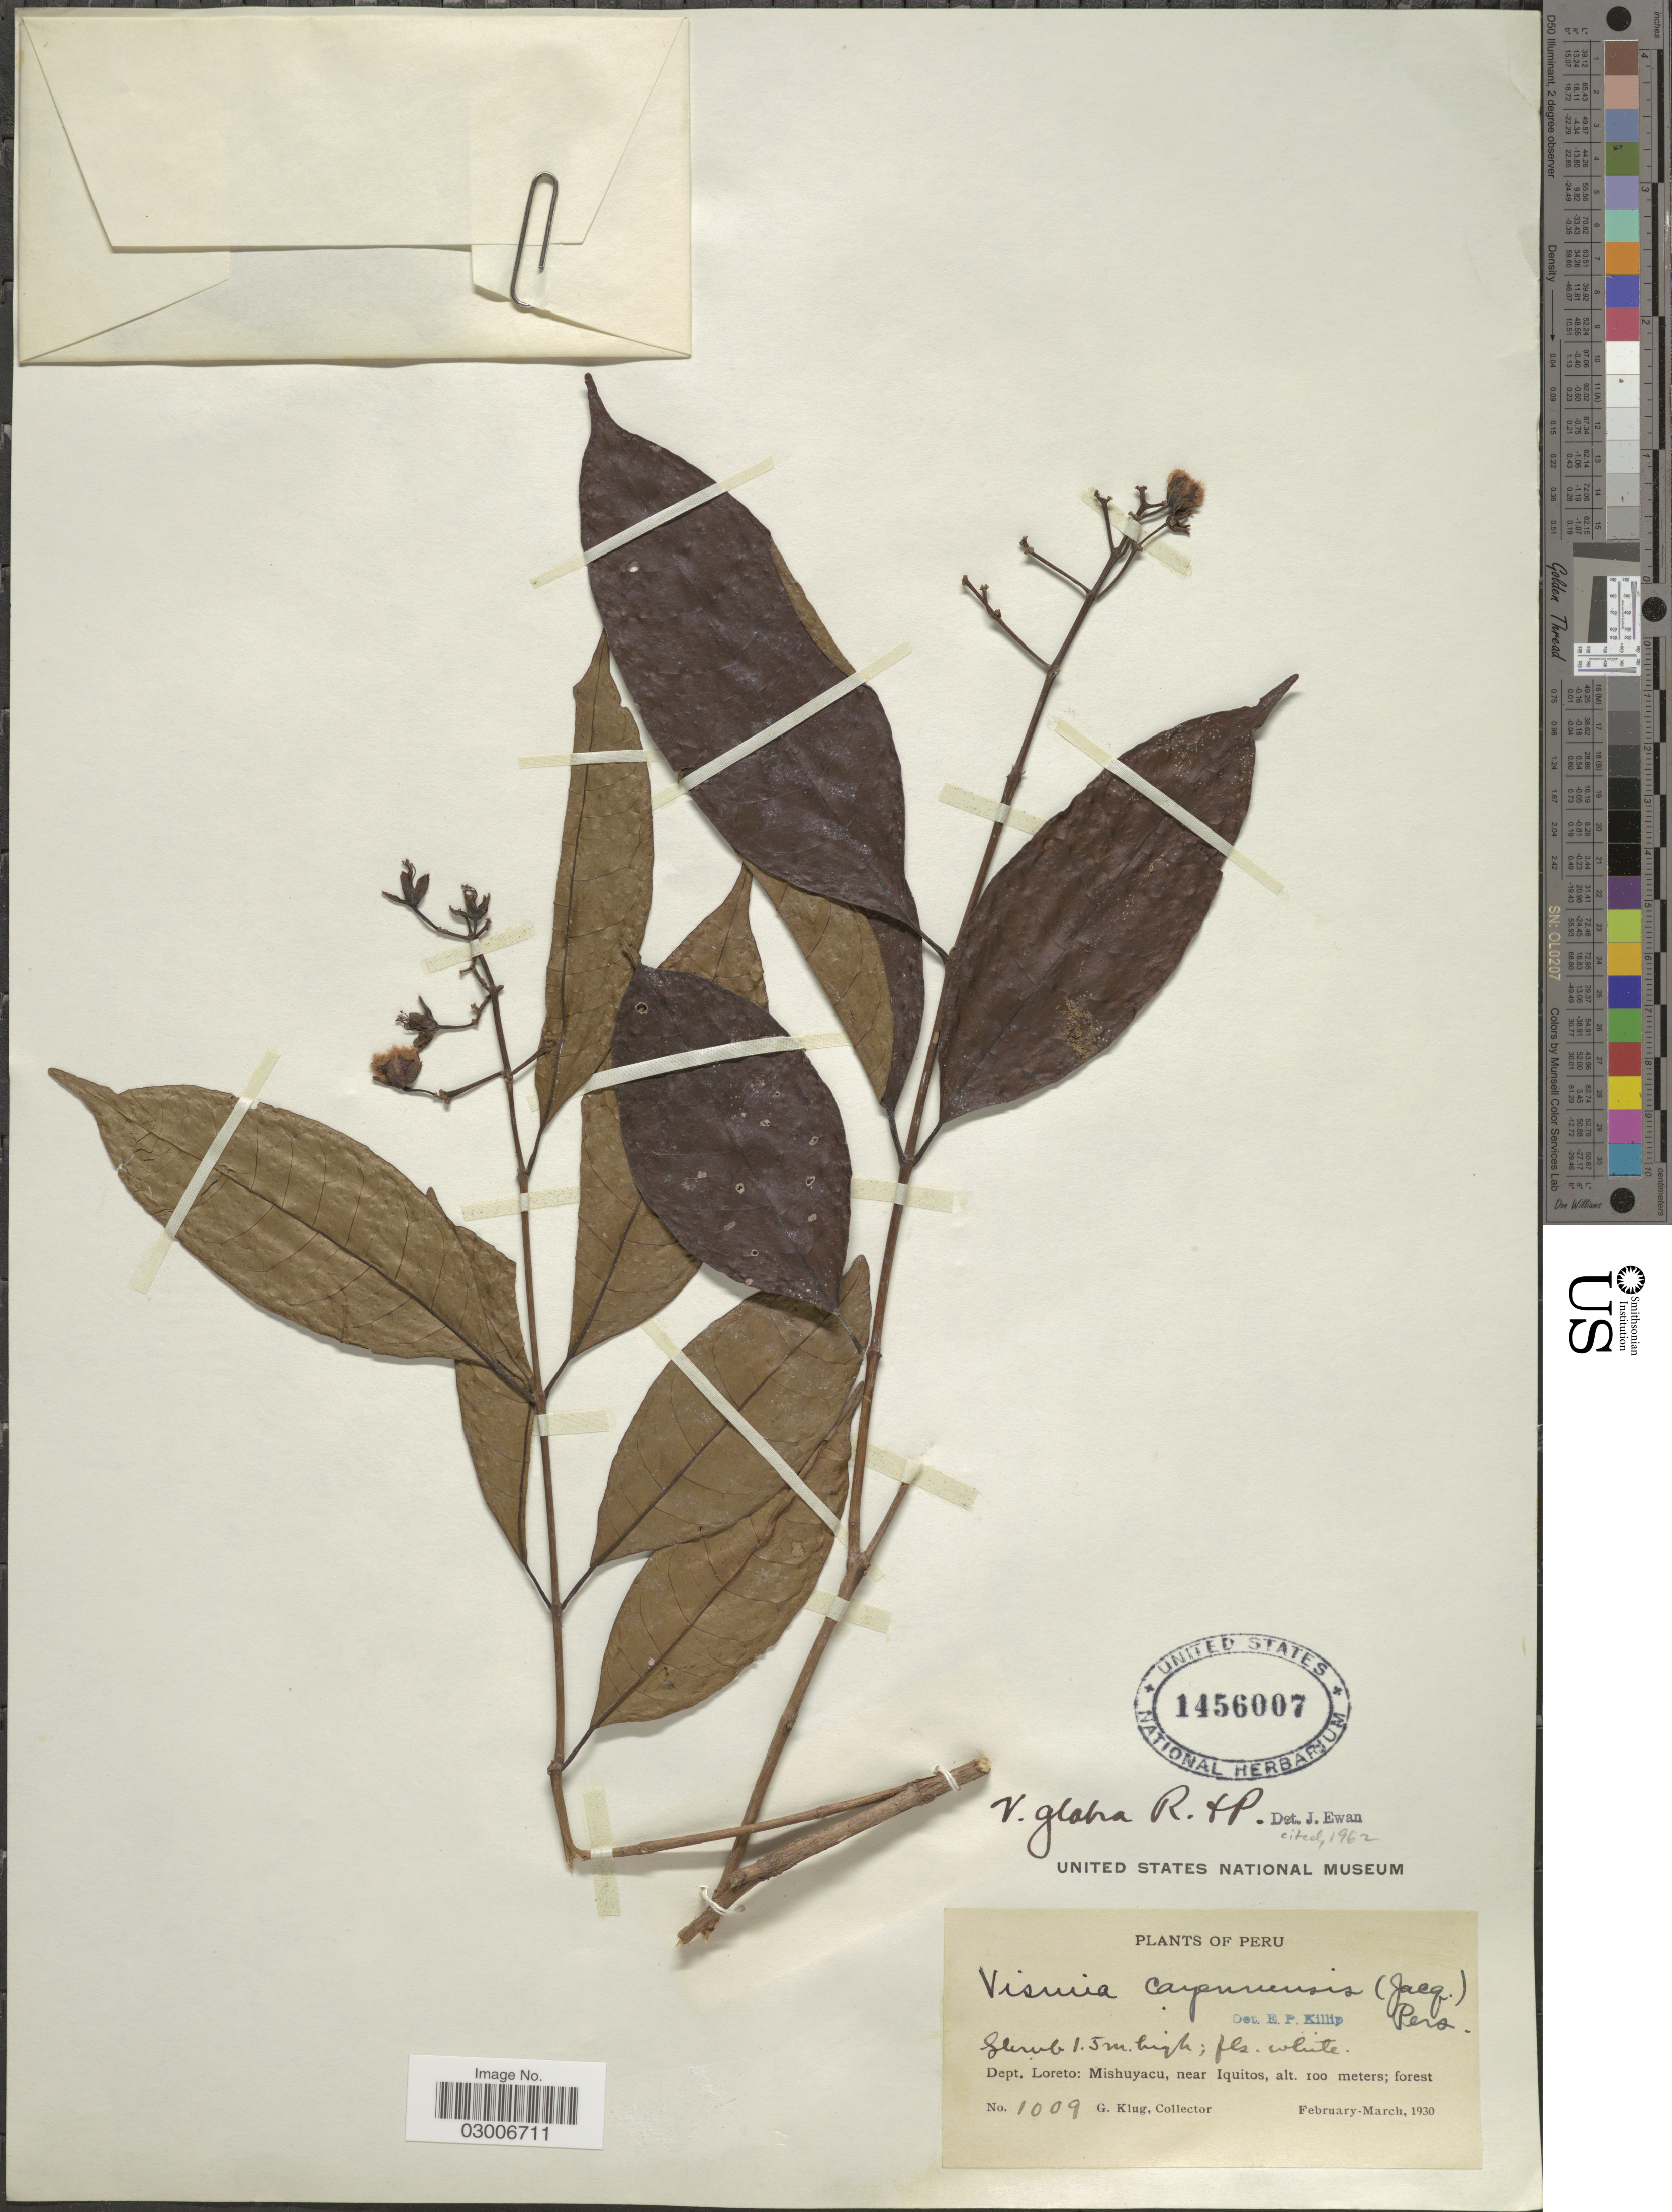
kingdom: Plantae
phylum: Tracheophyta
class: Magnoliopsida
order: Malpighiales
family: Hypericaceae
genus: Vismia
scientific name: Vismia glabra subsp. glabra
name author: Ruiz & Pav.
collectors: G. Klug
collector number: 1009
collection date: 1930-02/1930-03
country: Peru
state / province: Loreto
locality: Dept. Loreto: Mishuyacu, near Iquitos.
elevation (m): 100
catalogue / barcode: US 1456007